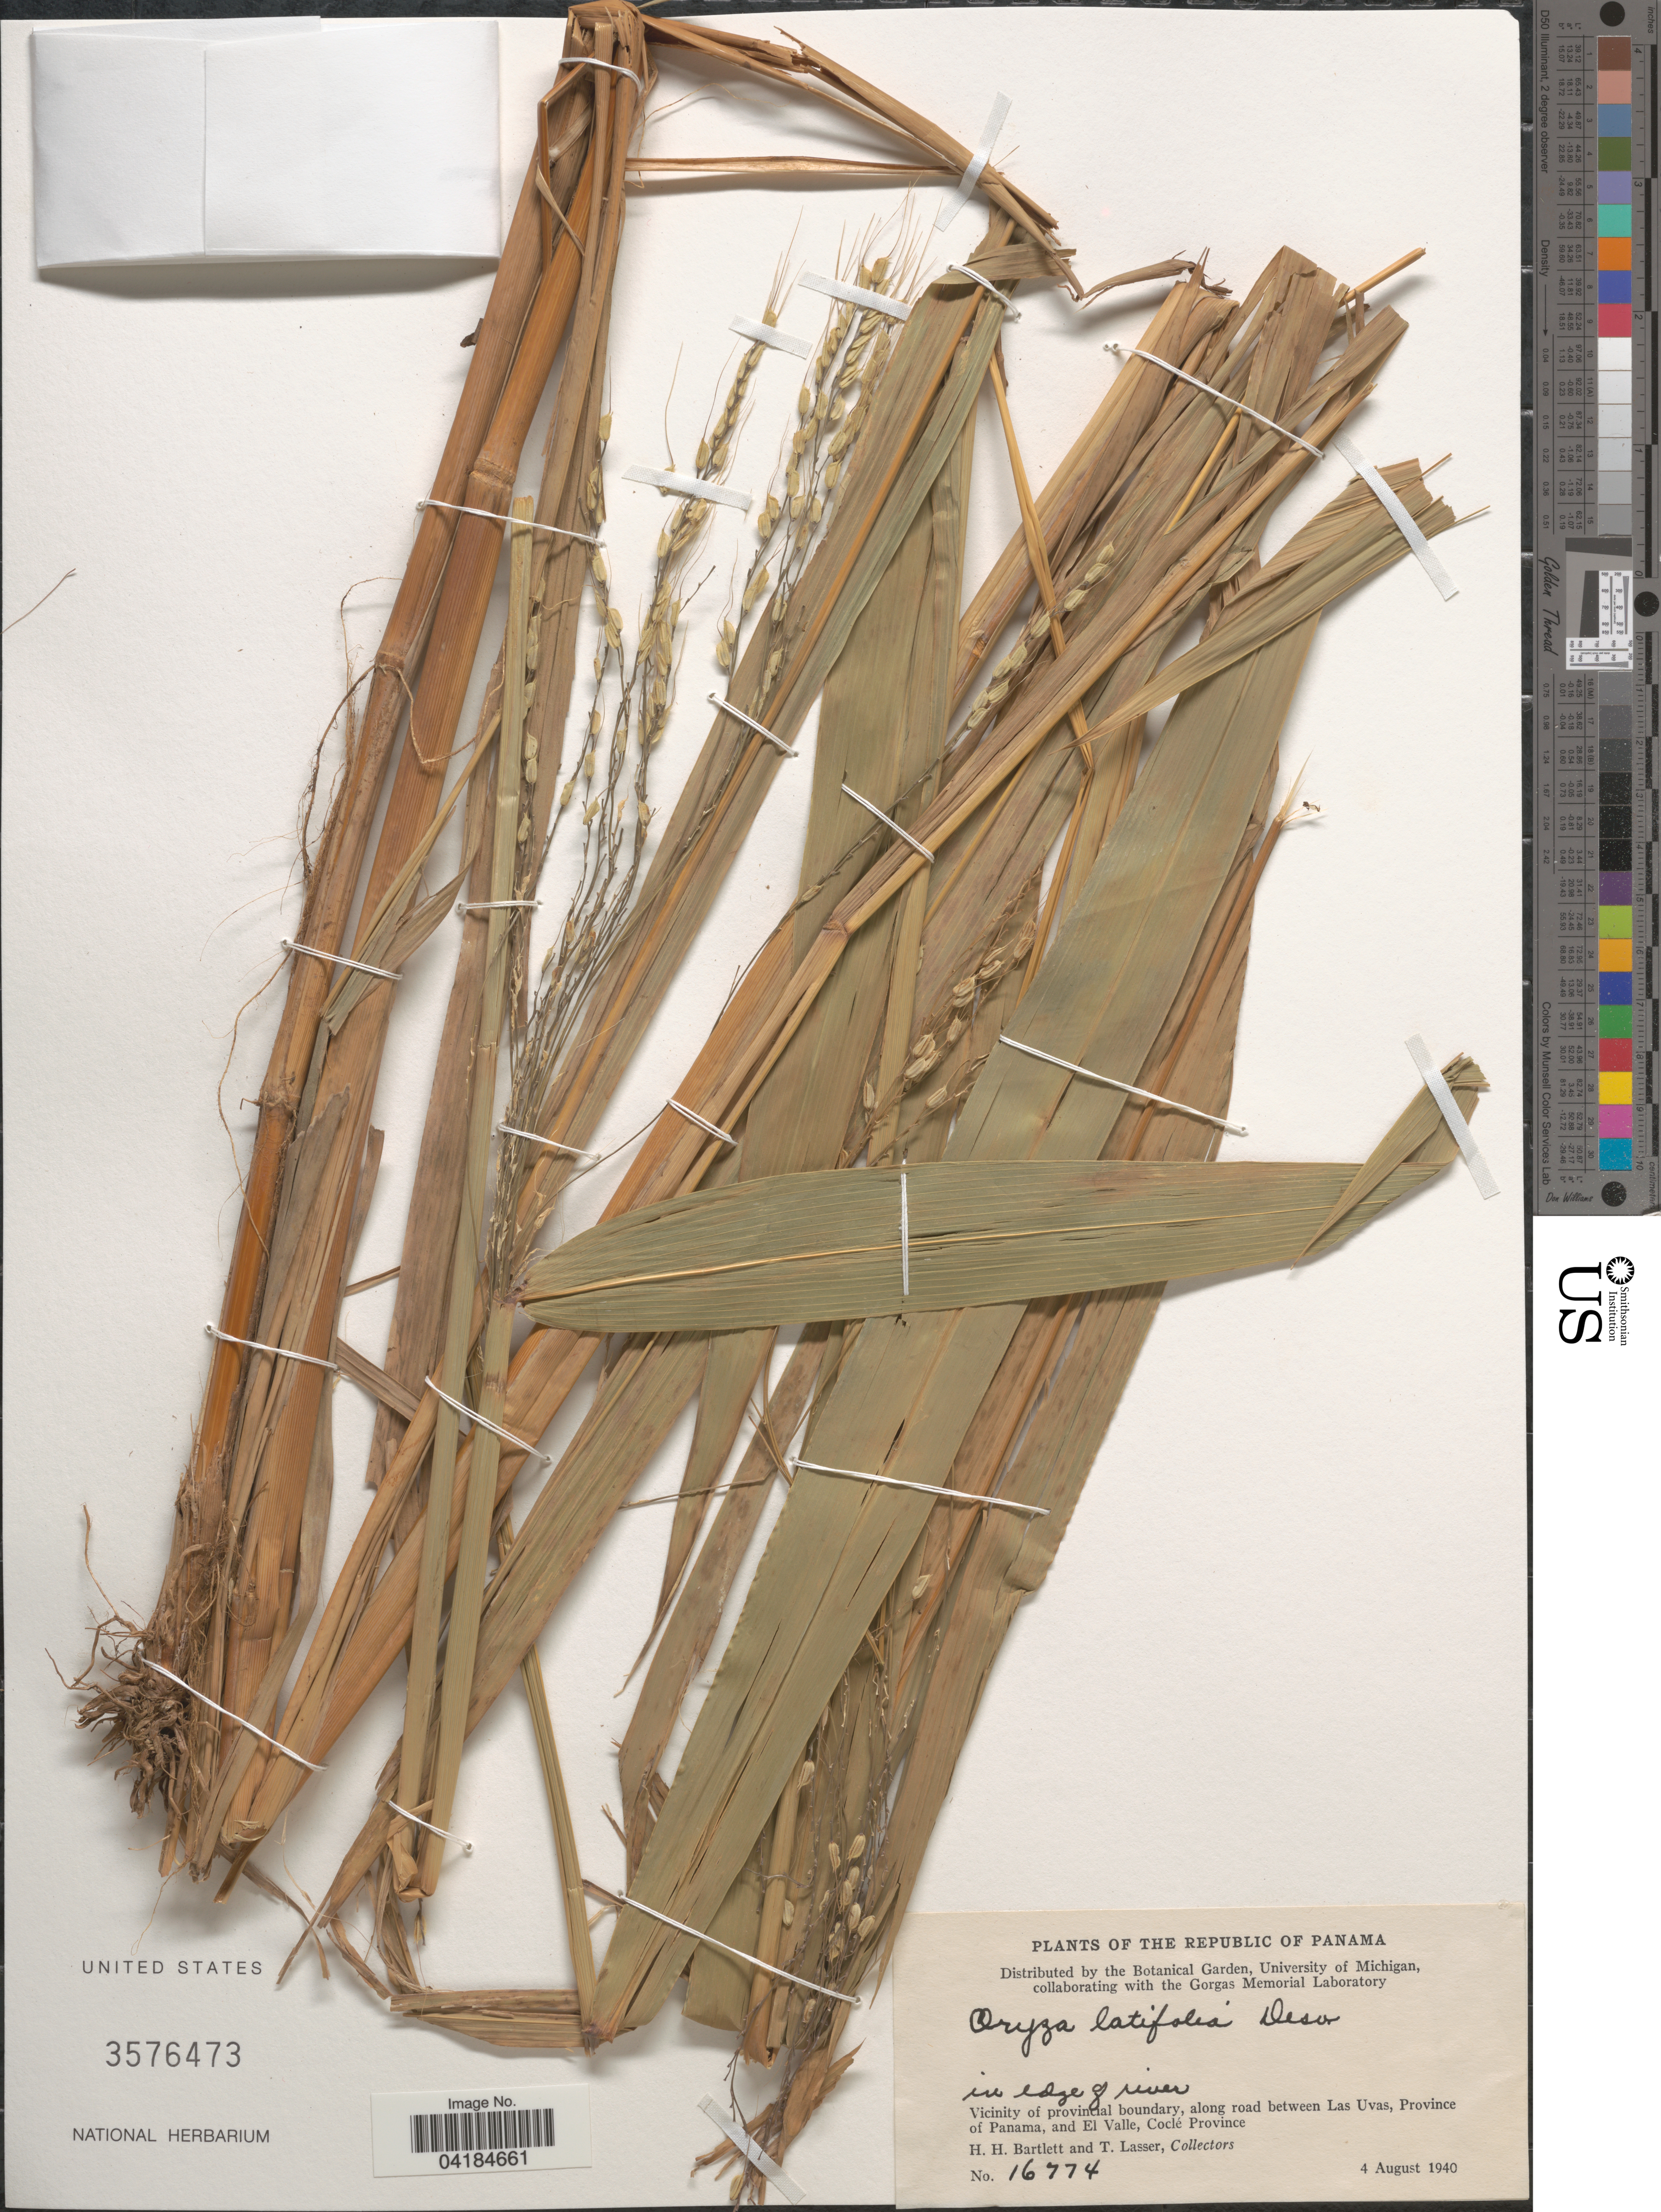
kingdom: Plantae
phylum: Tracheophyta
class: Liliopsida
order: Poales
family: Poaceae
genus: Oryza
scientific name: Oryza latifolia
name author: Desv.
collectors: H. H. Bartlett & T. Lasser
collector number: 16774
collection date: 1940-08-04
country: Panama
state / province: Cocle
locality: The Republic of Panama. Vicinity of provincial boundary, along road between Las Uvas, Province of Panama, and El Valle.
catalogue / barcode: US 3576473